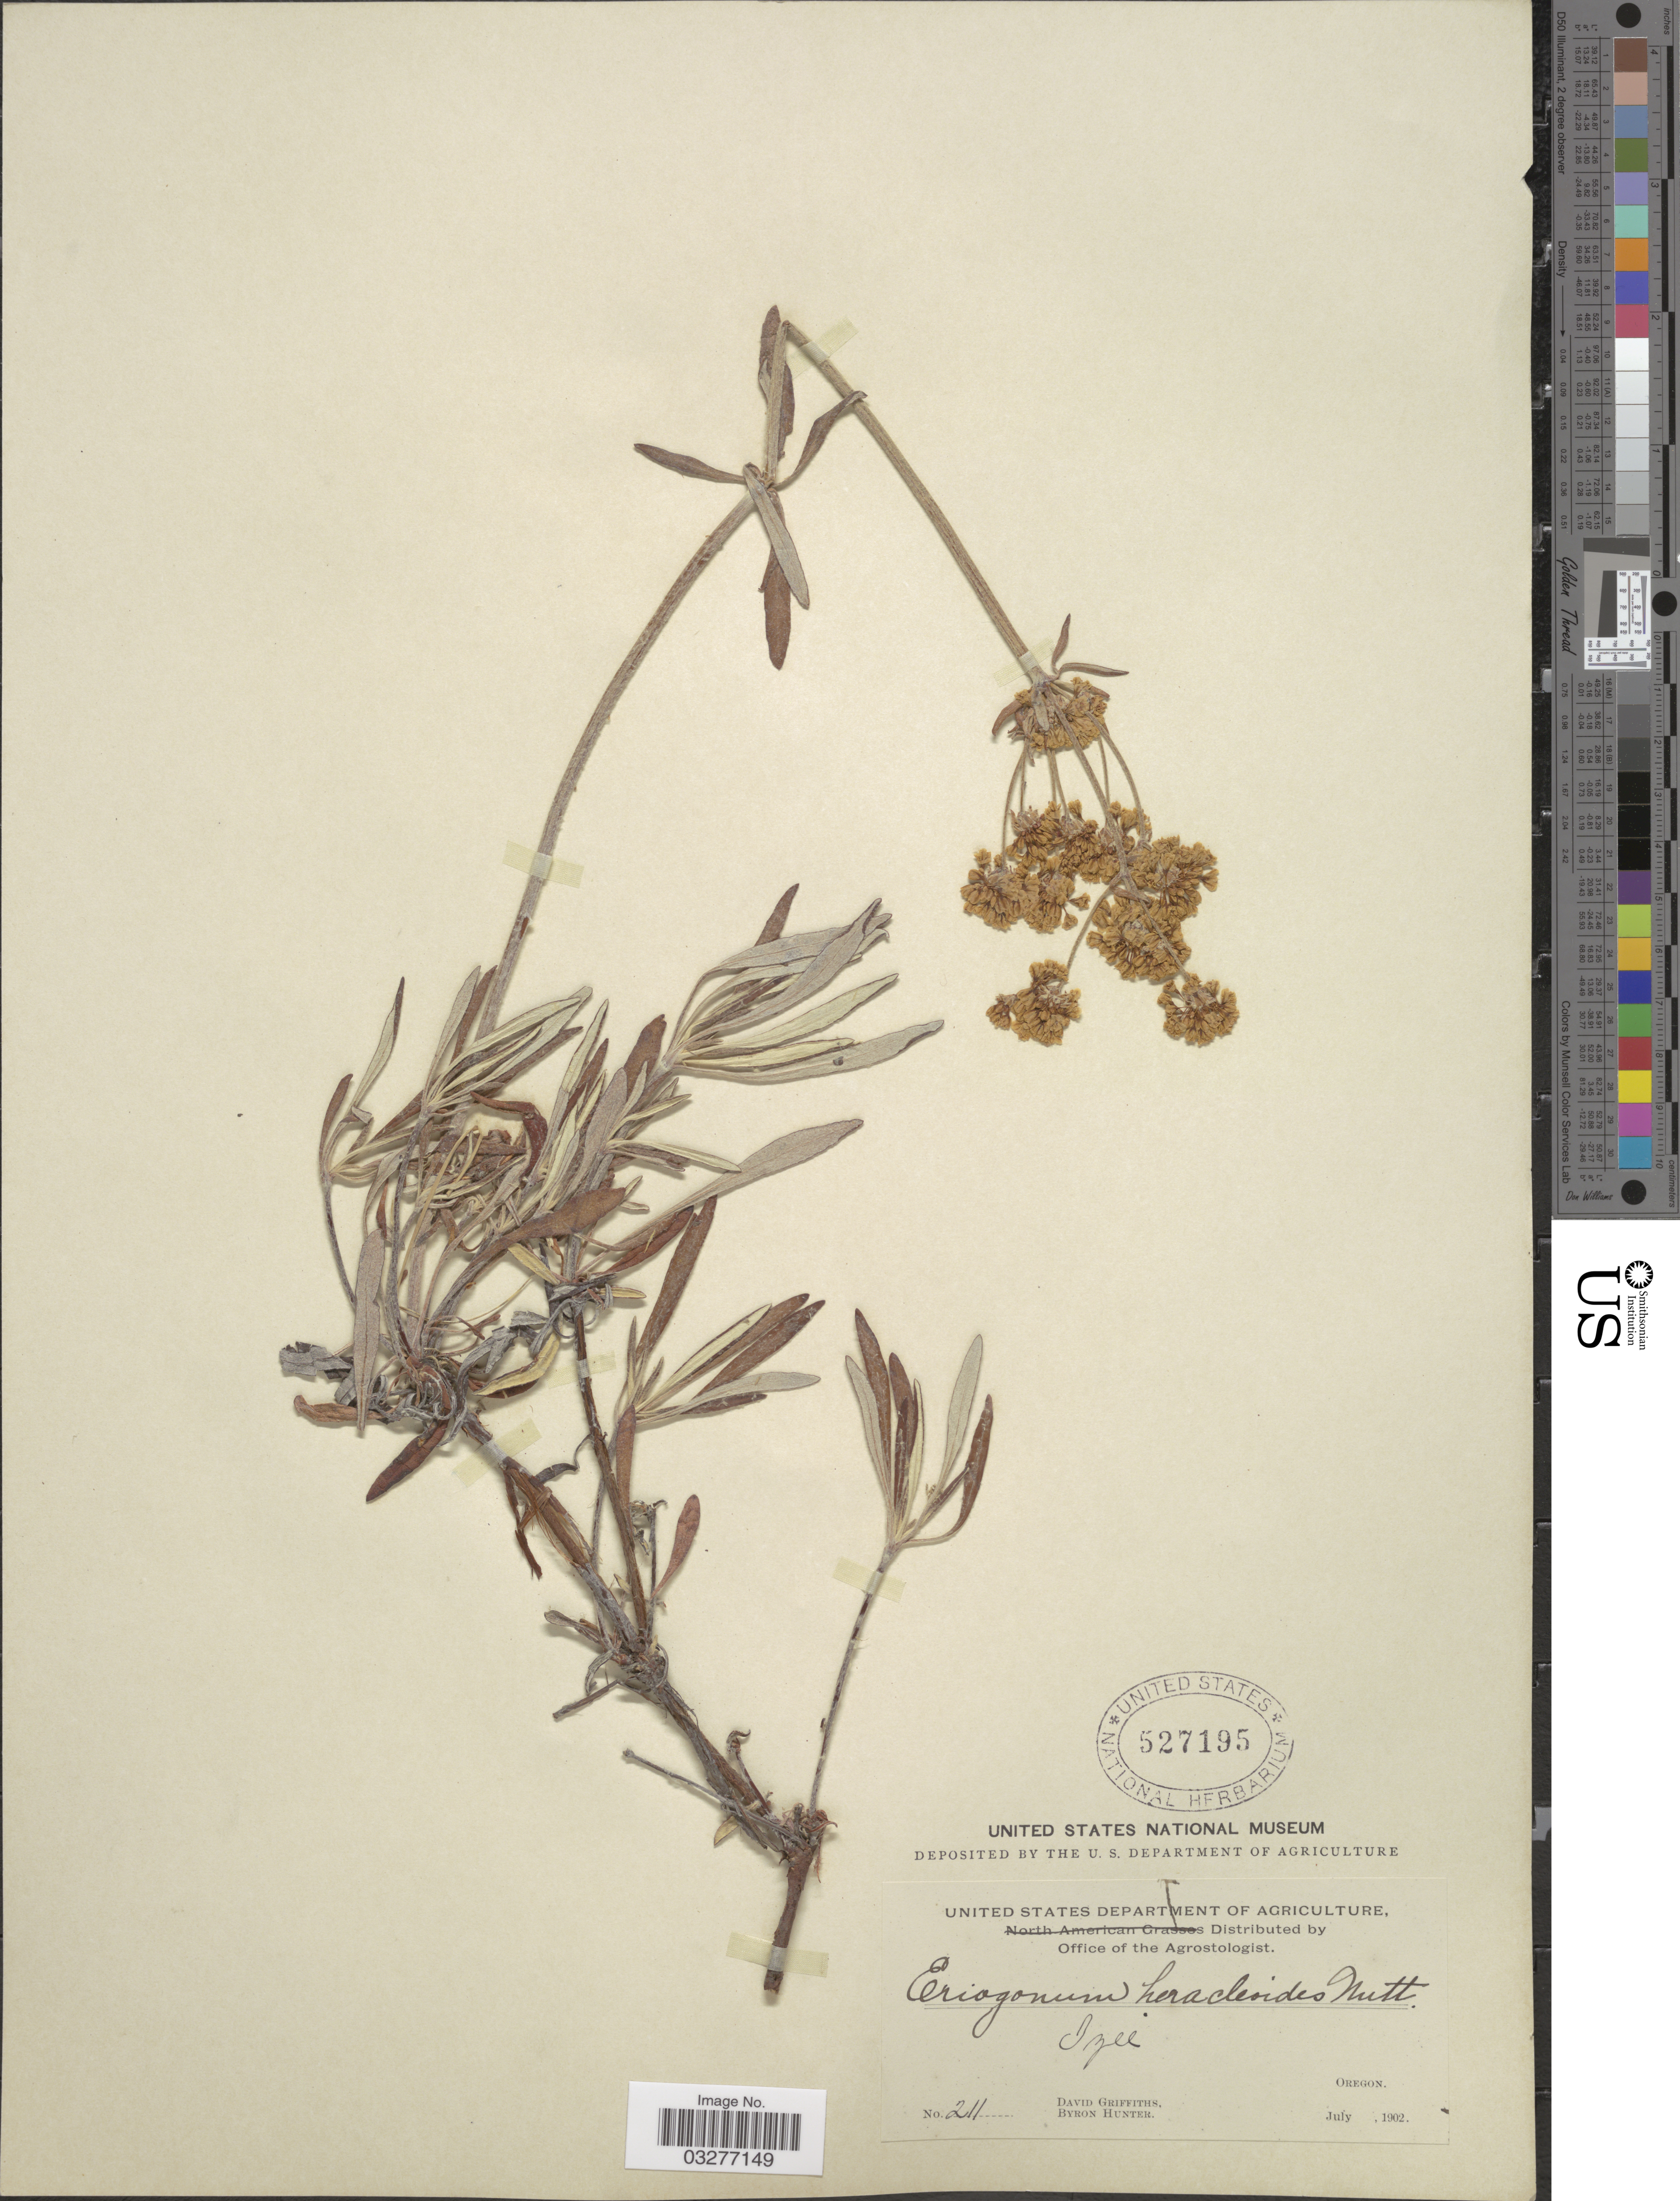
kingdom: Plantae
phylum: Tracheophyta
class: Magnoliopsida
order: Caryophyllales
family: Polygonaceae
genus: Eriogonum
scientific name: Eriogonum heracleoides var. heracleoides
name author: Nutt.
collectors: D. Griffiths & B. Hunter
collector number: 211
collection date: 1902-07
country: United States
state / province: Oregon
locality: Izee.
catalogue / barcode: US 527195